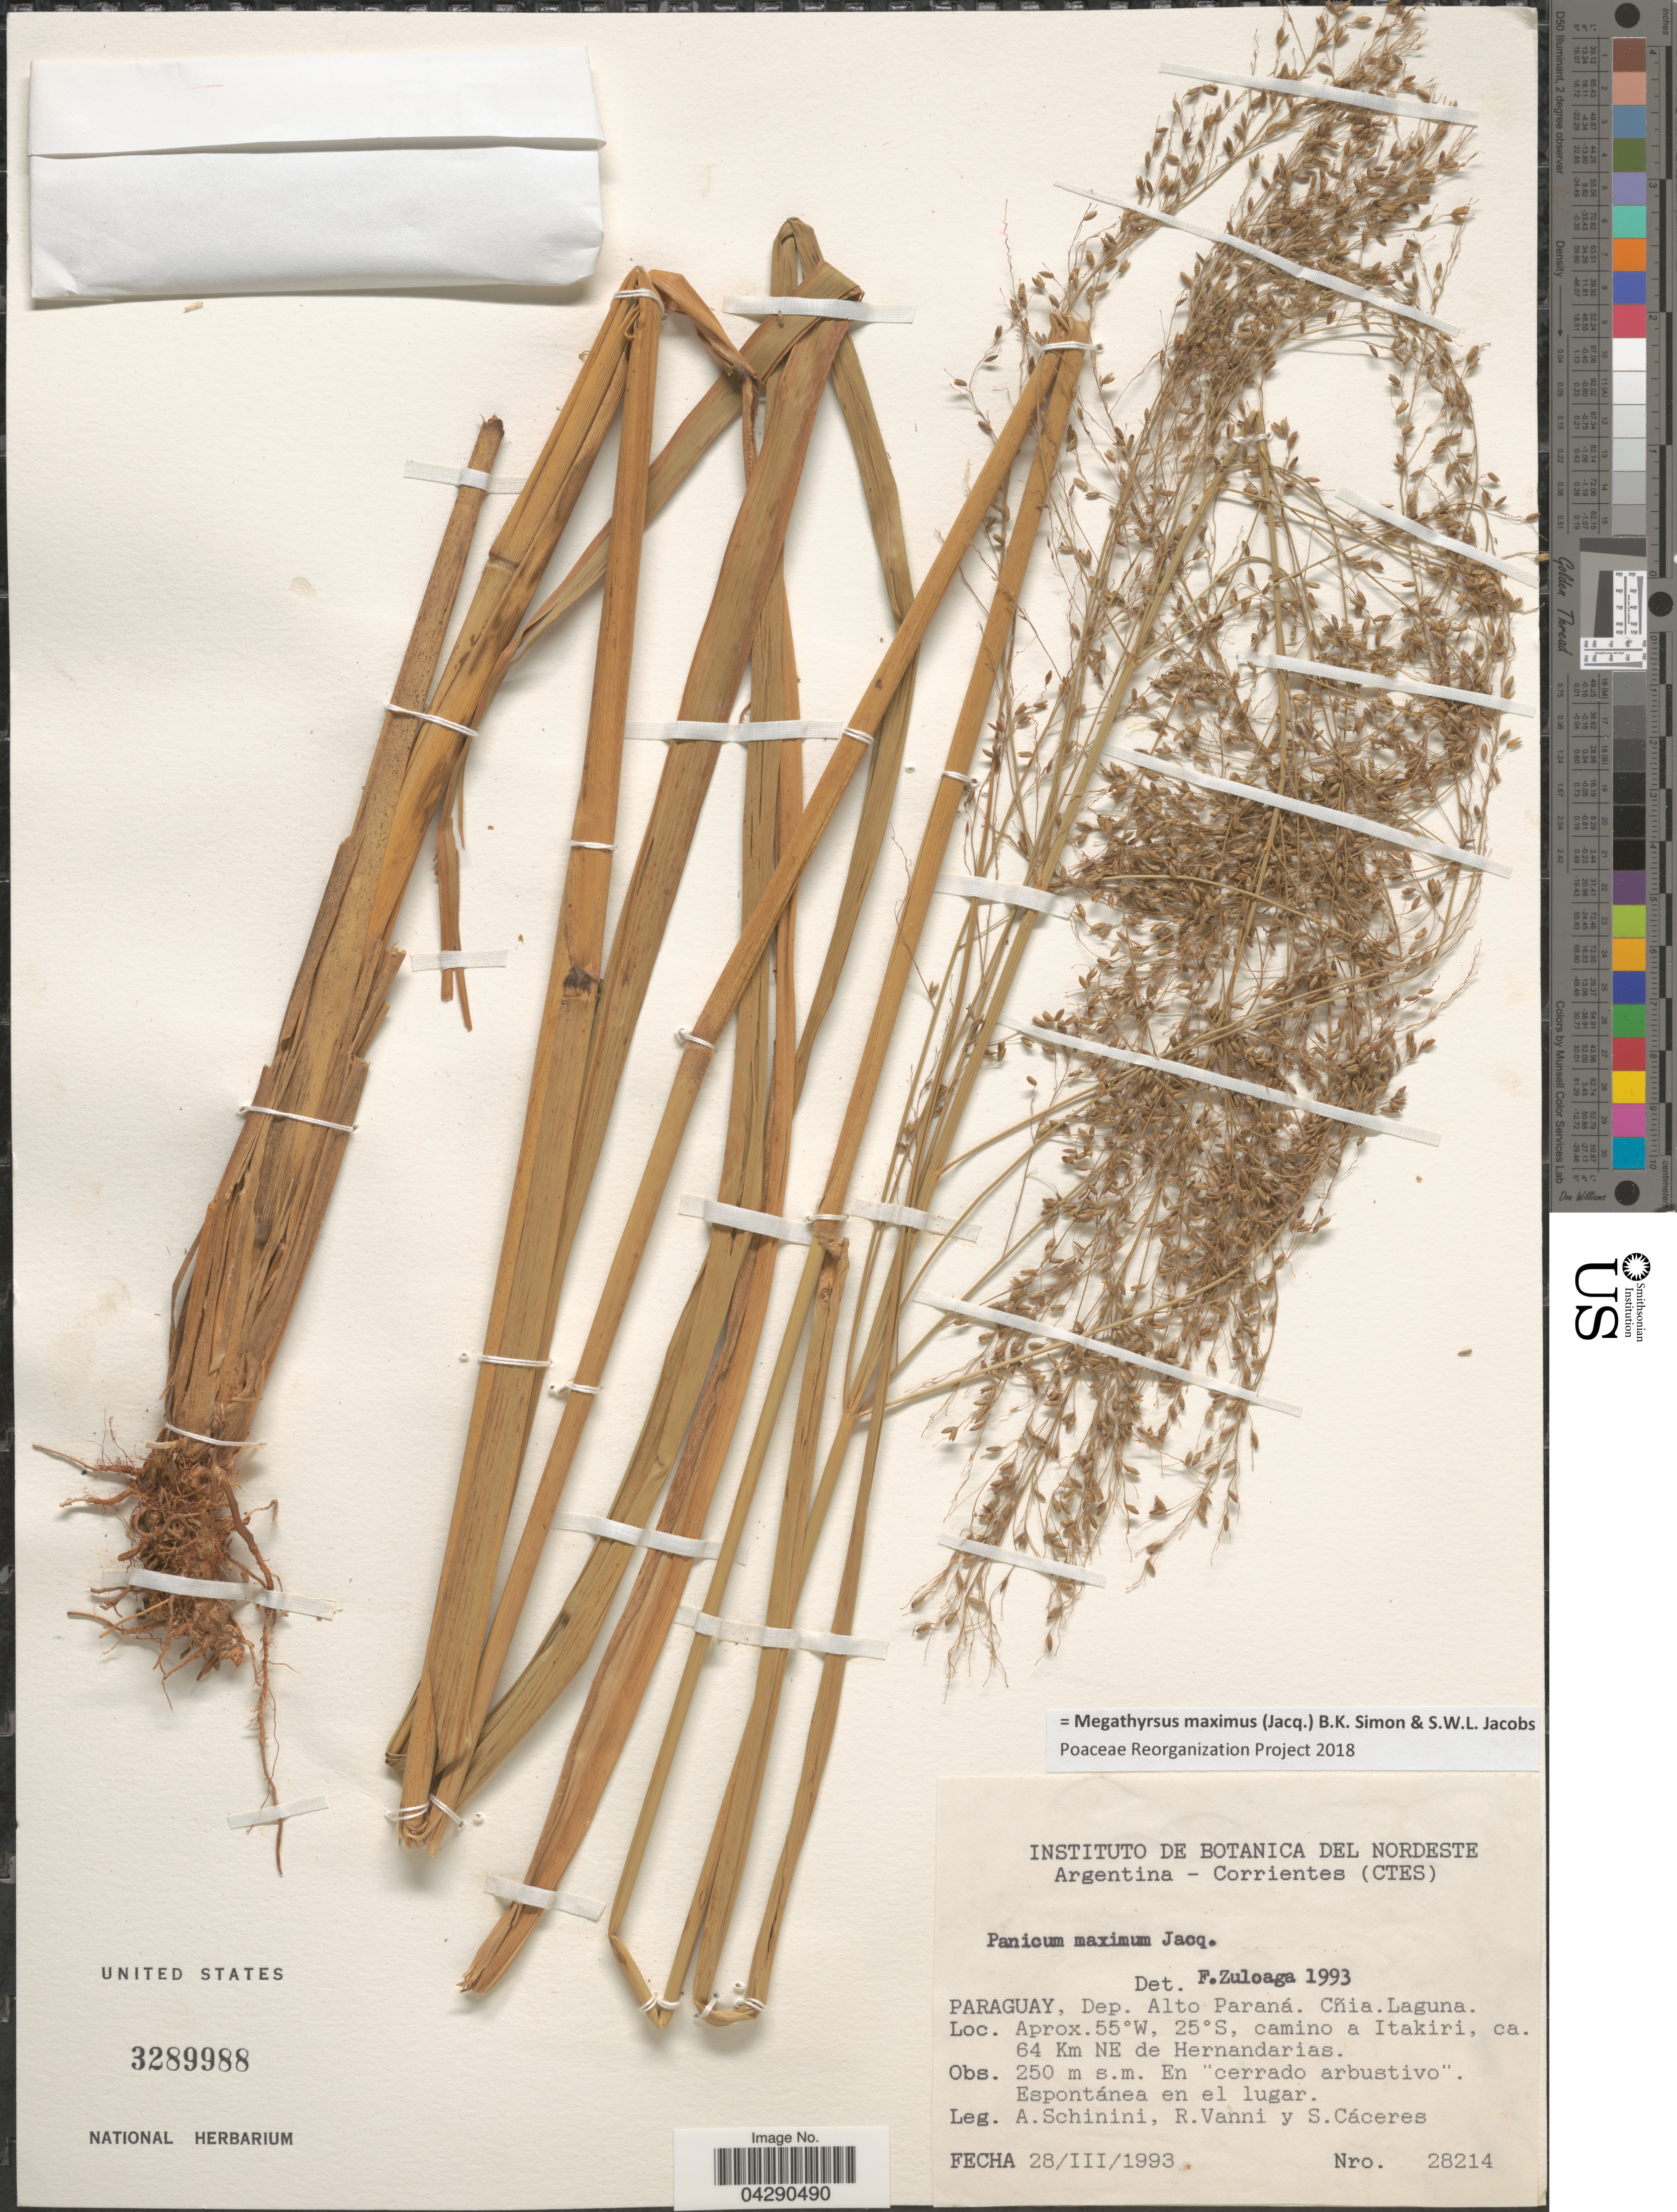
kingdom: Plantae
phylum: Tracheophyta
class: Liliopsida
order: Poales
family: Poaceae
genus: Megathyrsus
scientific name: Megathyrsus maximus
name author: (Jacq.) B.K. Simon & S.W.L. Jacobs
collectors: A. Schinini, R. Vanni & S. Cáceres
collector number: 28214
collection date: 1993-03-28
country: Paraguay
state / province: Alto Parana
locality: Dep. Alto Paraná. Cñia. Laguna. Camino a Itakiri, ca. 64 Km NE de Hernandarias.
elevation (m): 250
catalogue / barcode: US 3289988